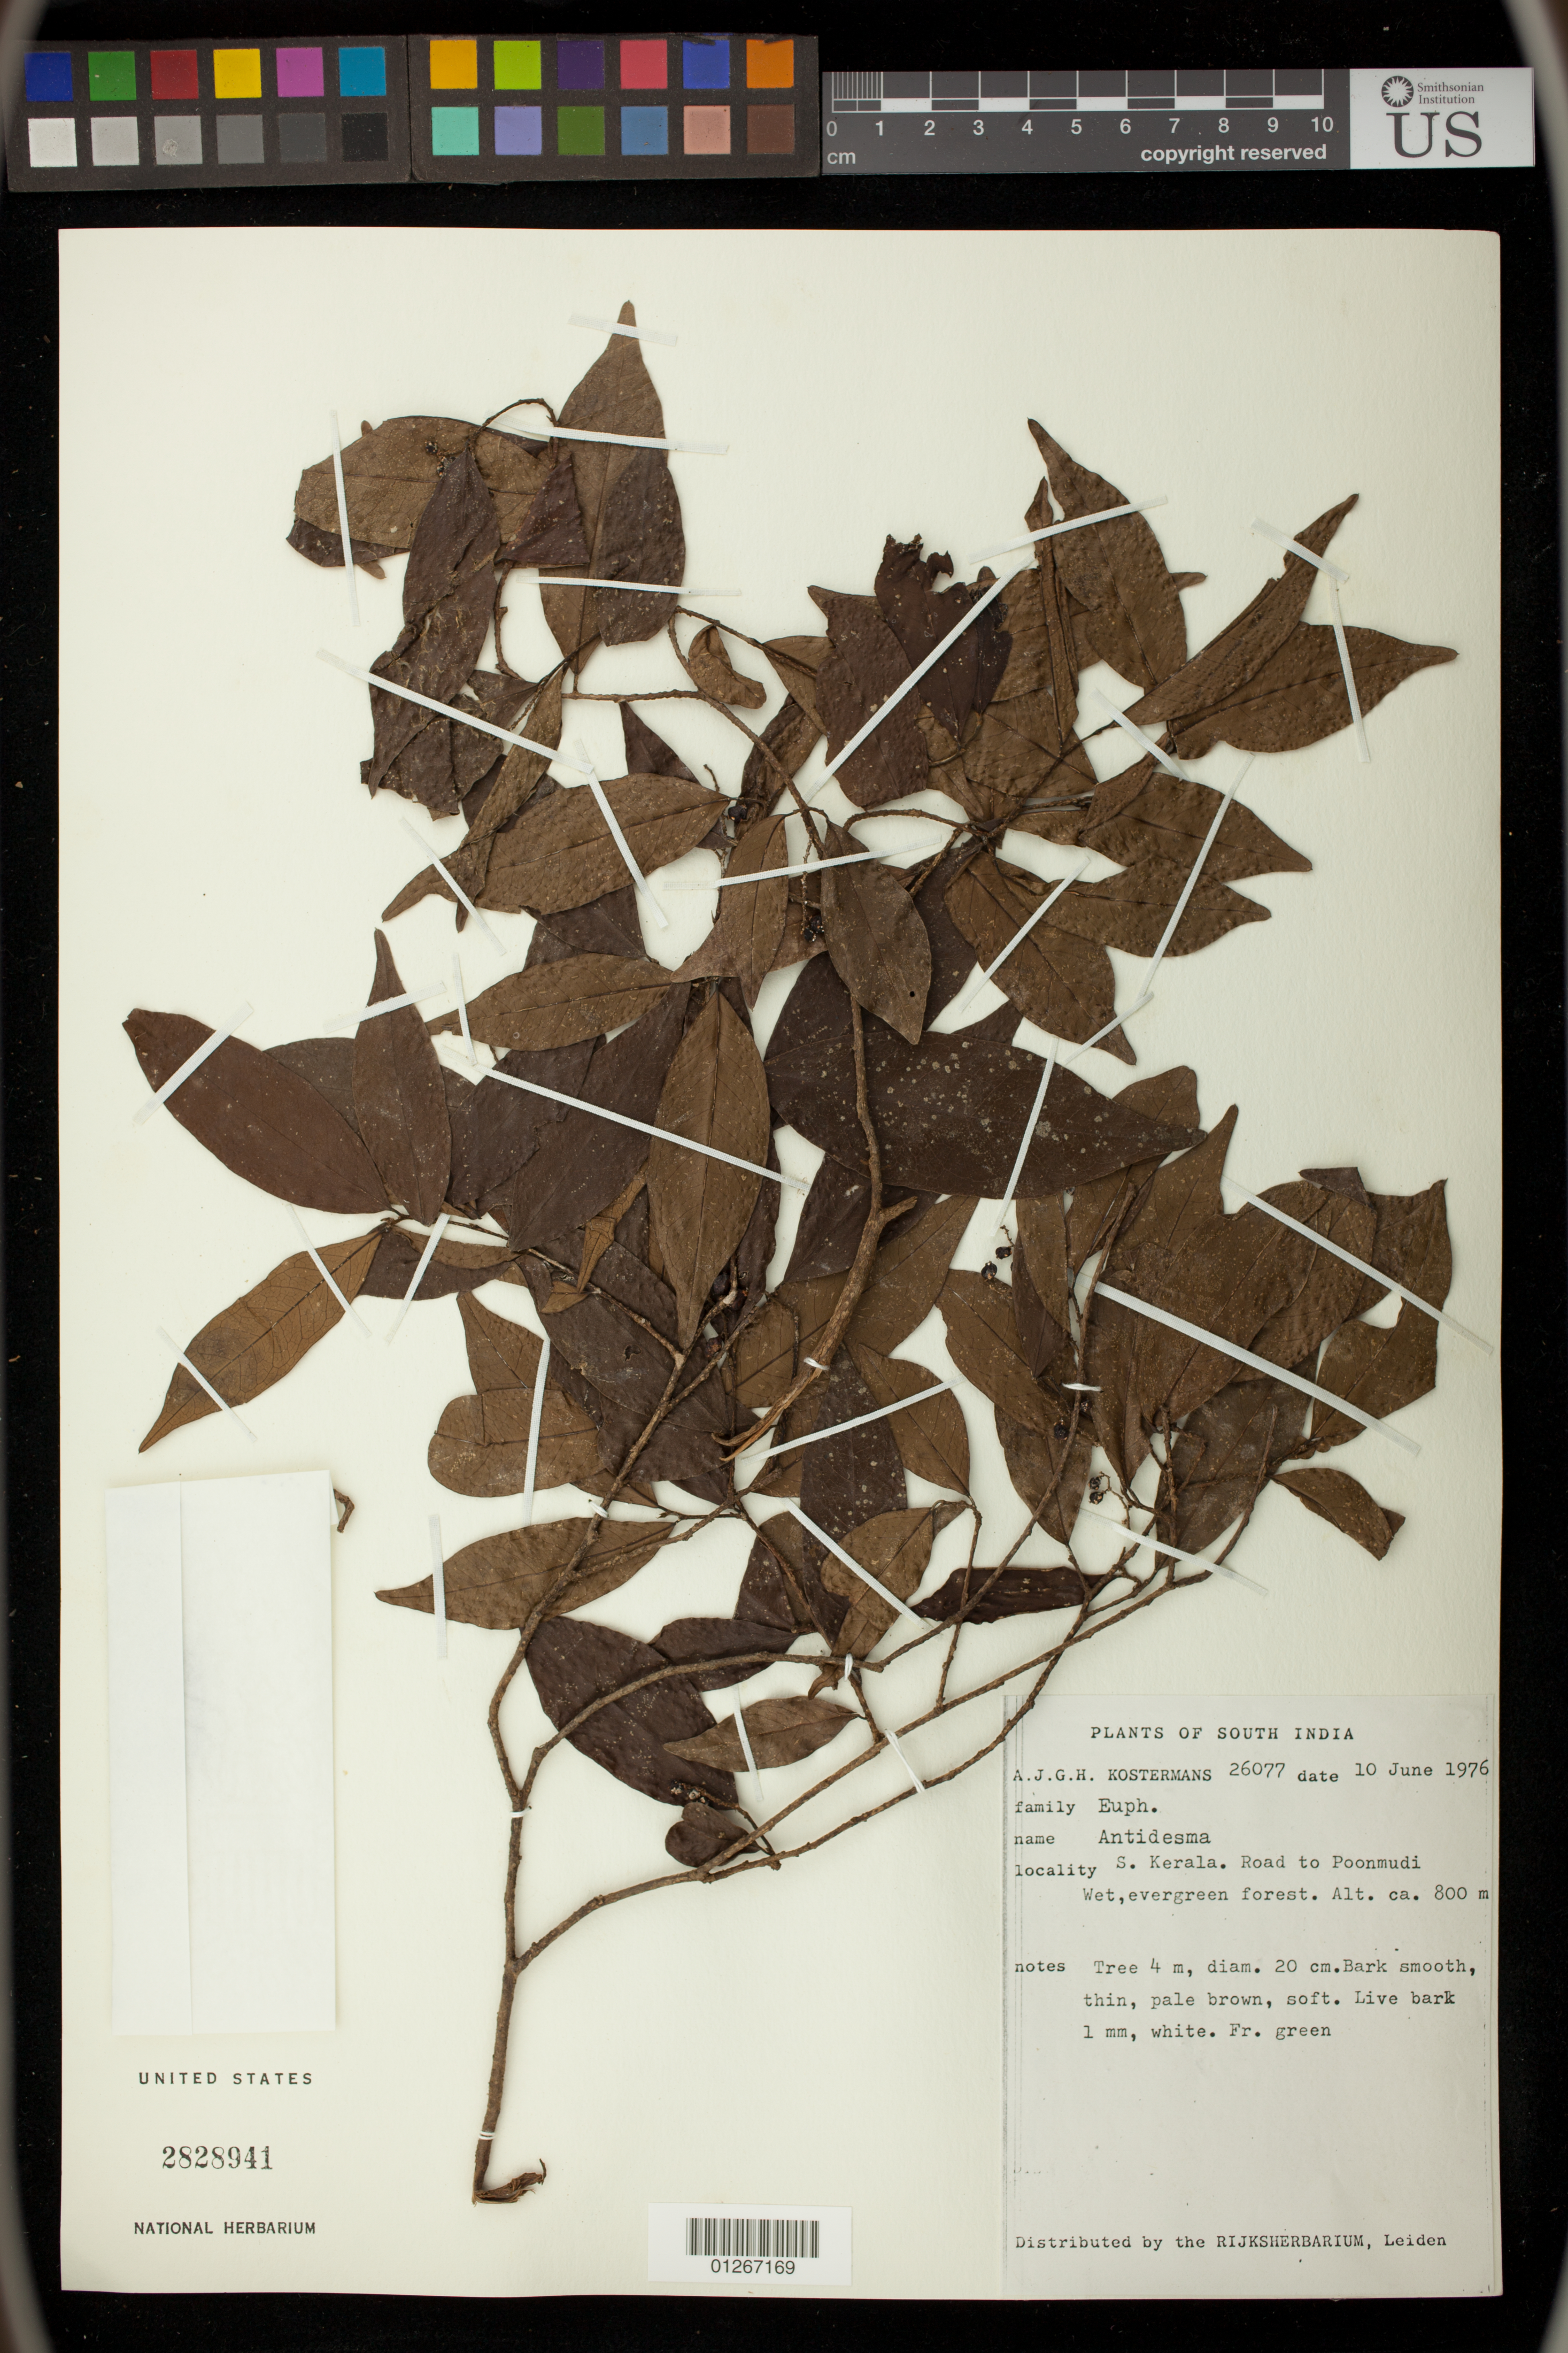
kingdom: Plantae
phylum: Tracheophyta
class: Magnoliopsida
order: Malpighiales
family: Phyllanthaceae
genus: Antidesma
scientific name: Antidesma sp.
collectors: A. J. G. Kostermans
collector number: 26077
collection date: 1976-06-10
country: India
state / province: Kerala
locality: S. Kerala. Road to Poonmudi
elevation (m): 800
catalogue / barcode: US 2828941